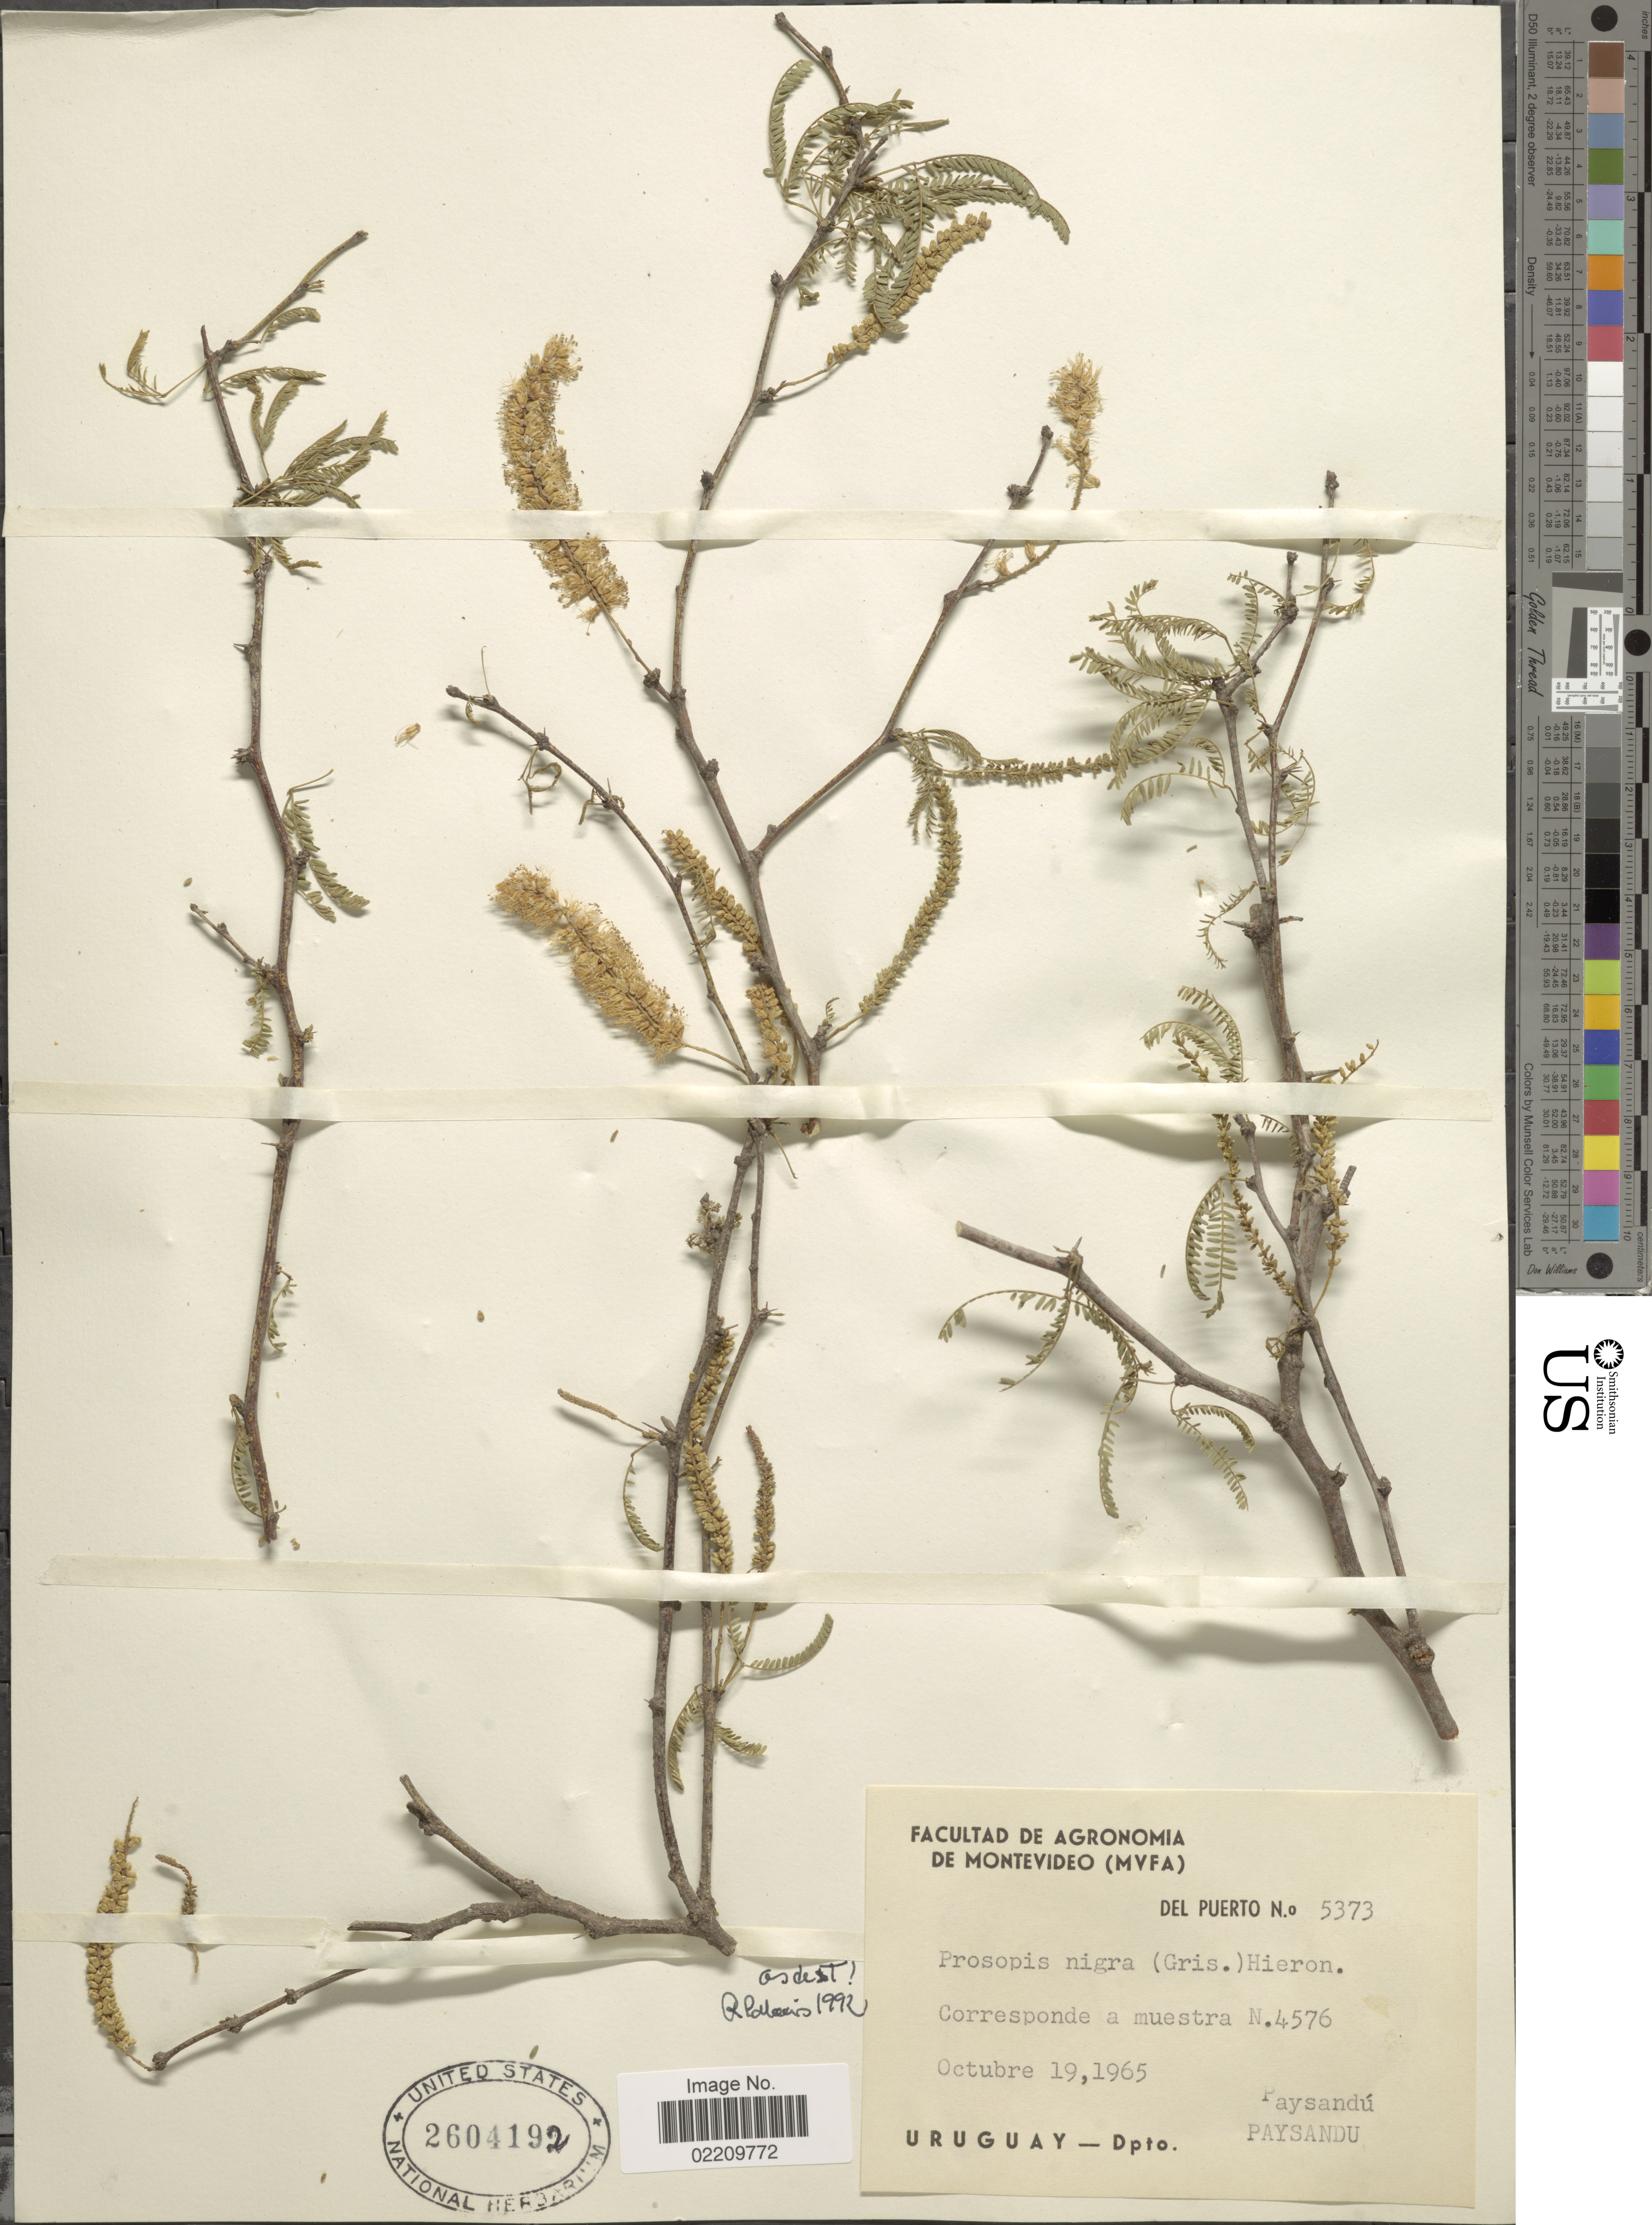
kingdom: Plantae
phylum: Tracheophyta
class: Magnoliopsida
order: Fabales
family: Fabaceae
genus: Neltuma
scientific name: Neltuma nigra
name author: (Griseb.) C. E. Hughes & G.P. Lewis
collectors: Del Puerto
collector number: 5373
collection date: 1965-10-19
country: Uruguay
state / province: Paysandu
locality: Paysandú. Dpto. Paysandu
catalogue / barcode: US 2604192